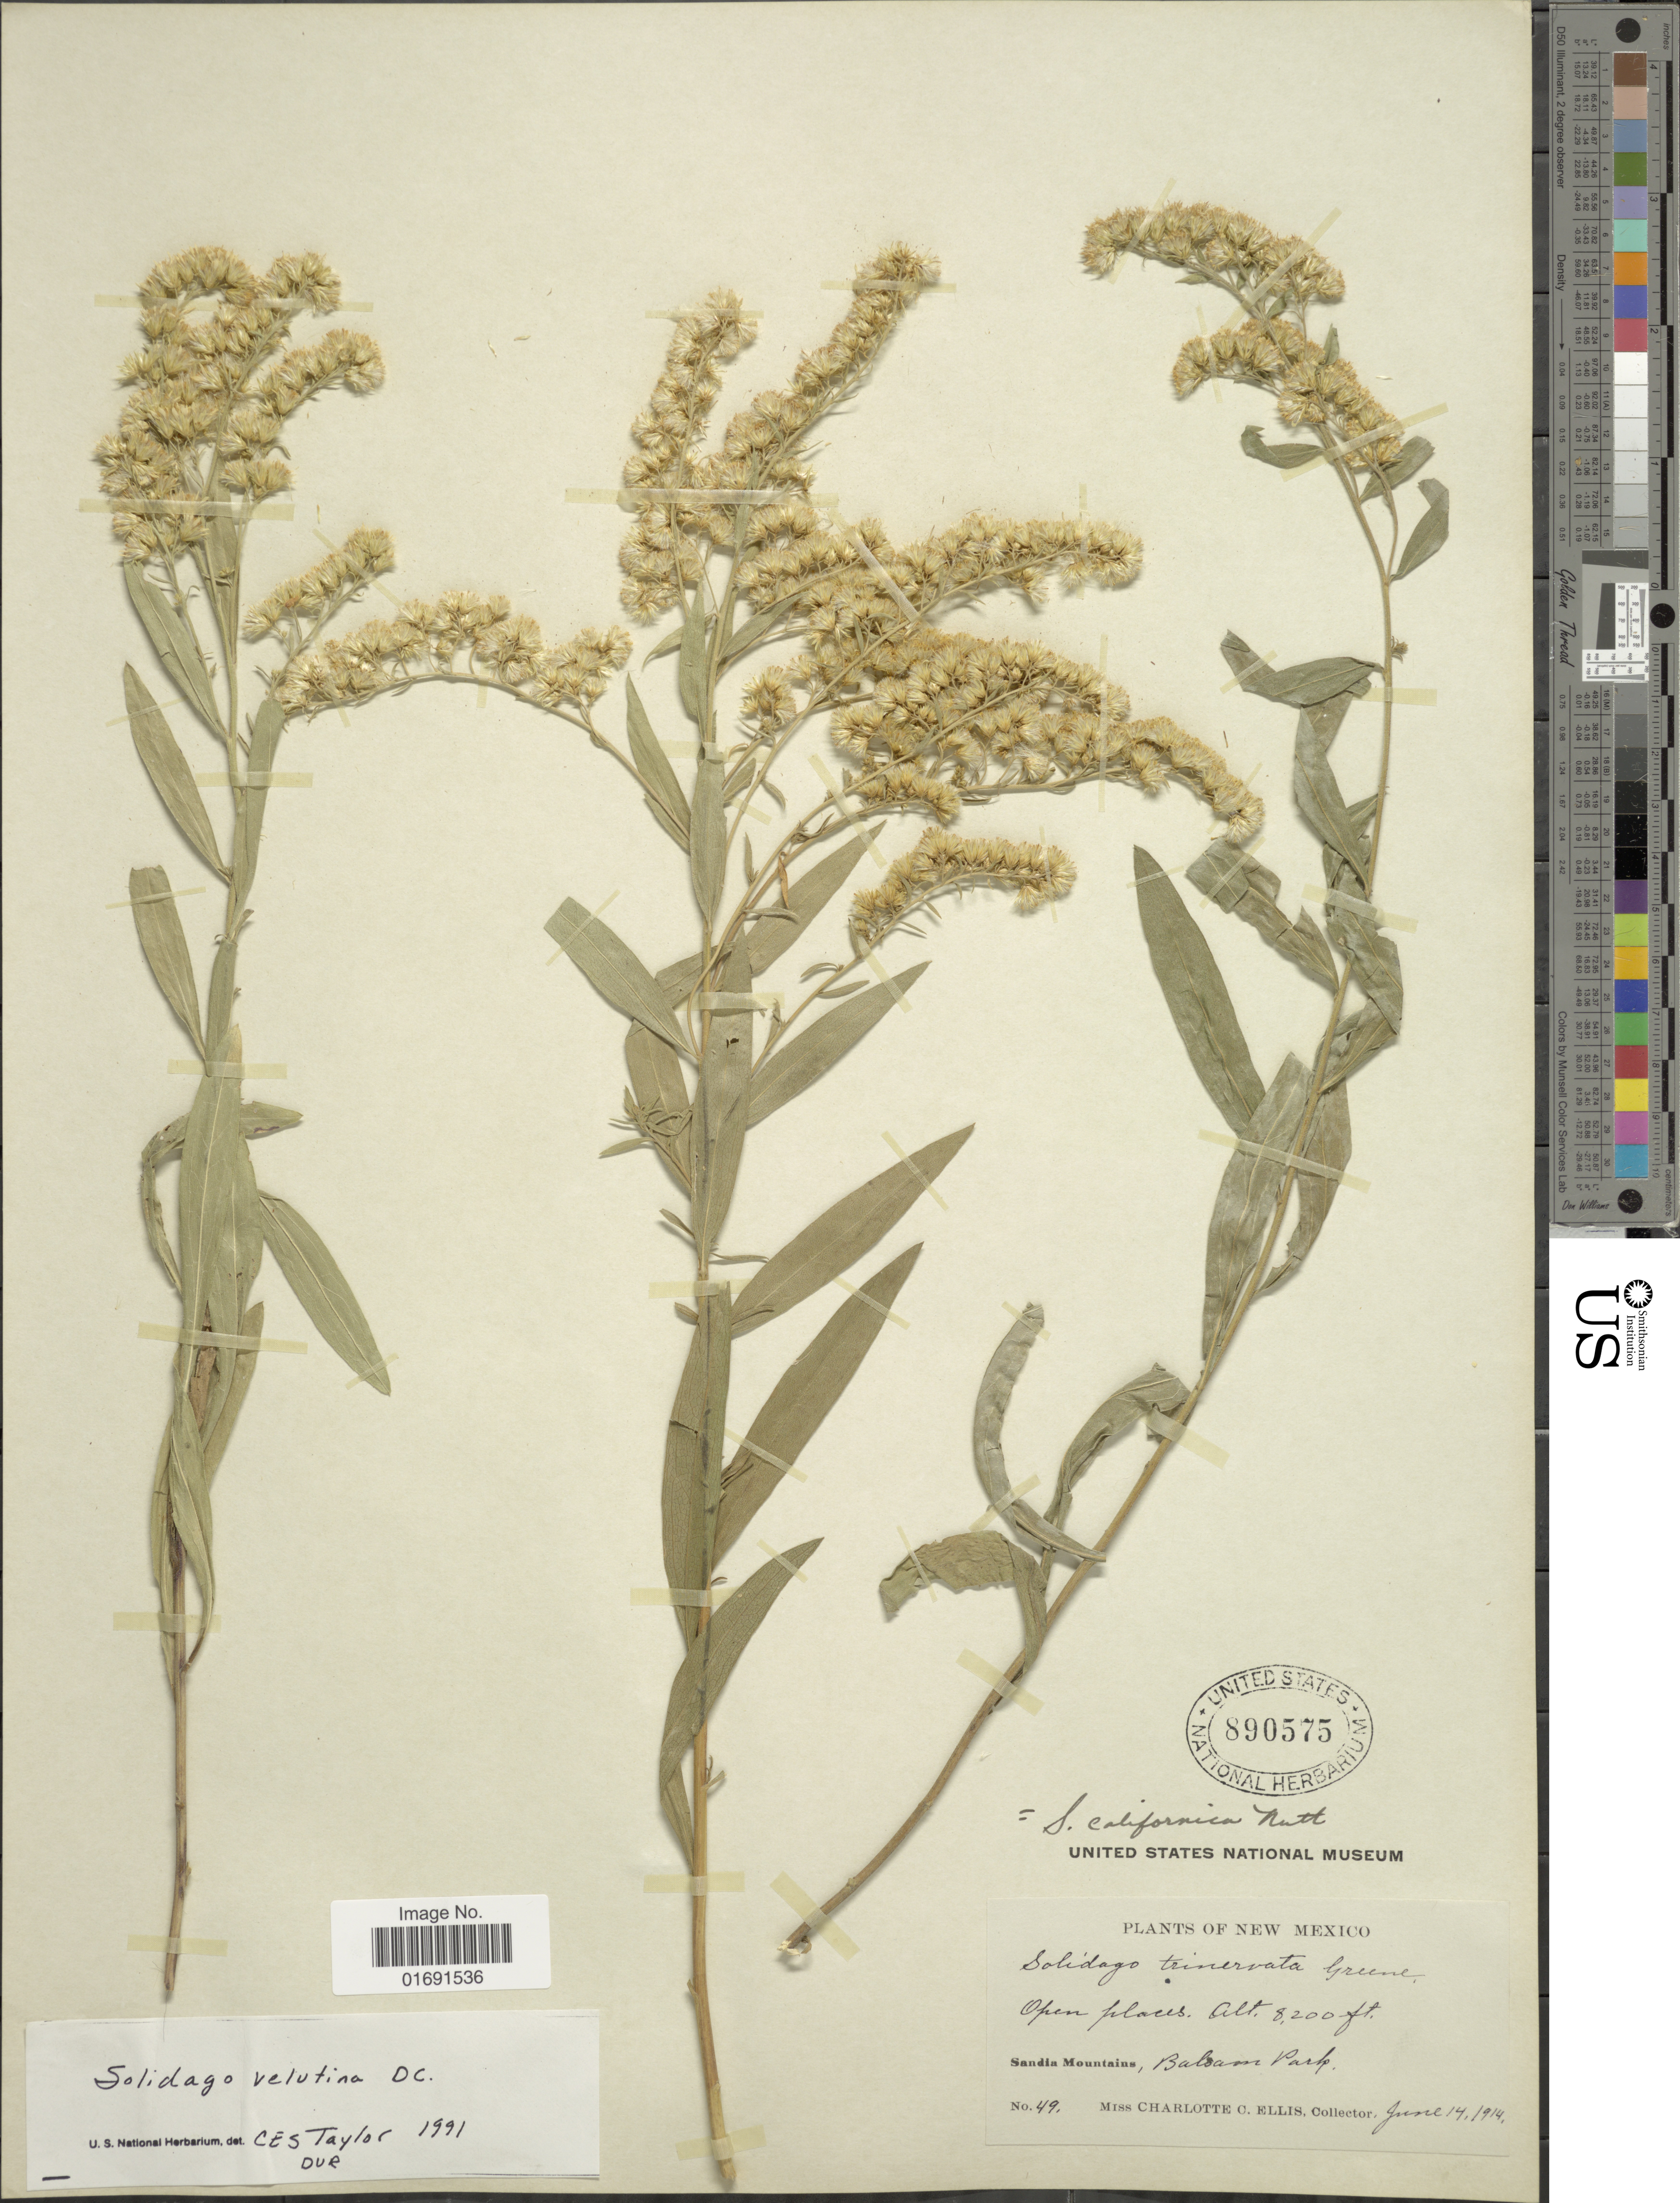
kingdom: Plantae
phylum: Tracheophyta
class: Magnoliopsida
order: Asterales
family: Asteraceae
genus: Solidago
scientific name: Solidago velutina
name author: DC.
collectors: C. C. Ellis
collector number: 49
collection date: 1914-06-14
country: United States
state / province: New Mexico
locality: Sandia Mountains, Balsam Park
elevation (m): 2499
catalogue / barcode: US 890575